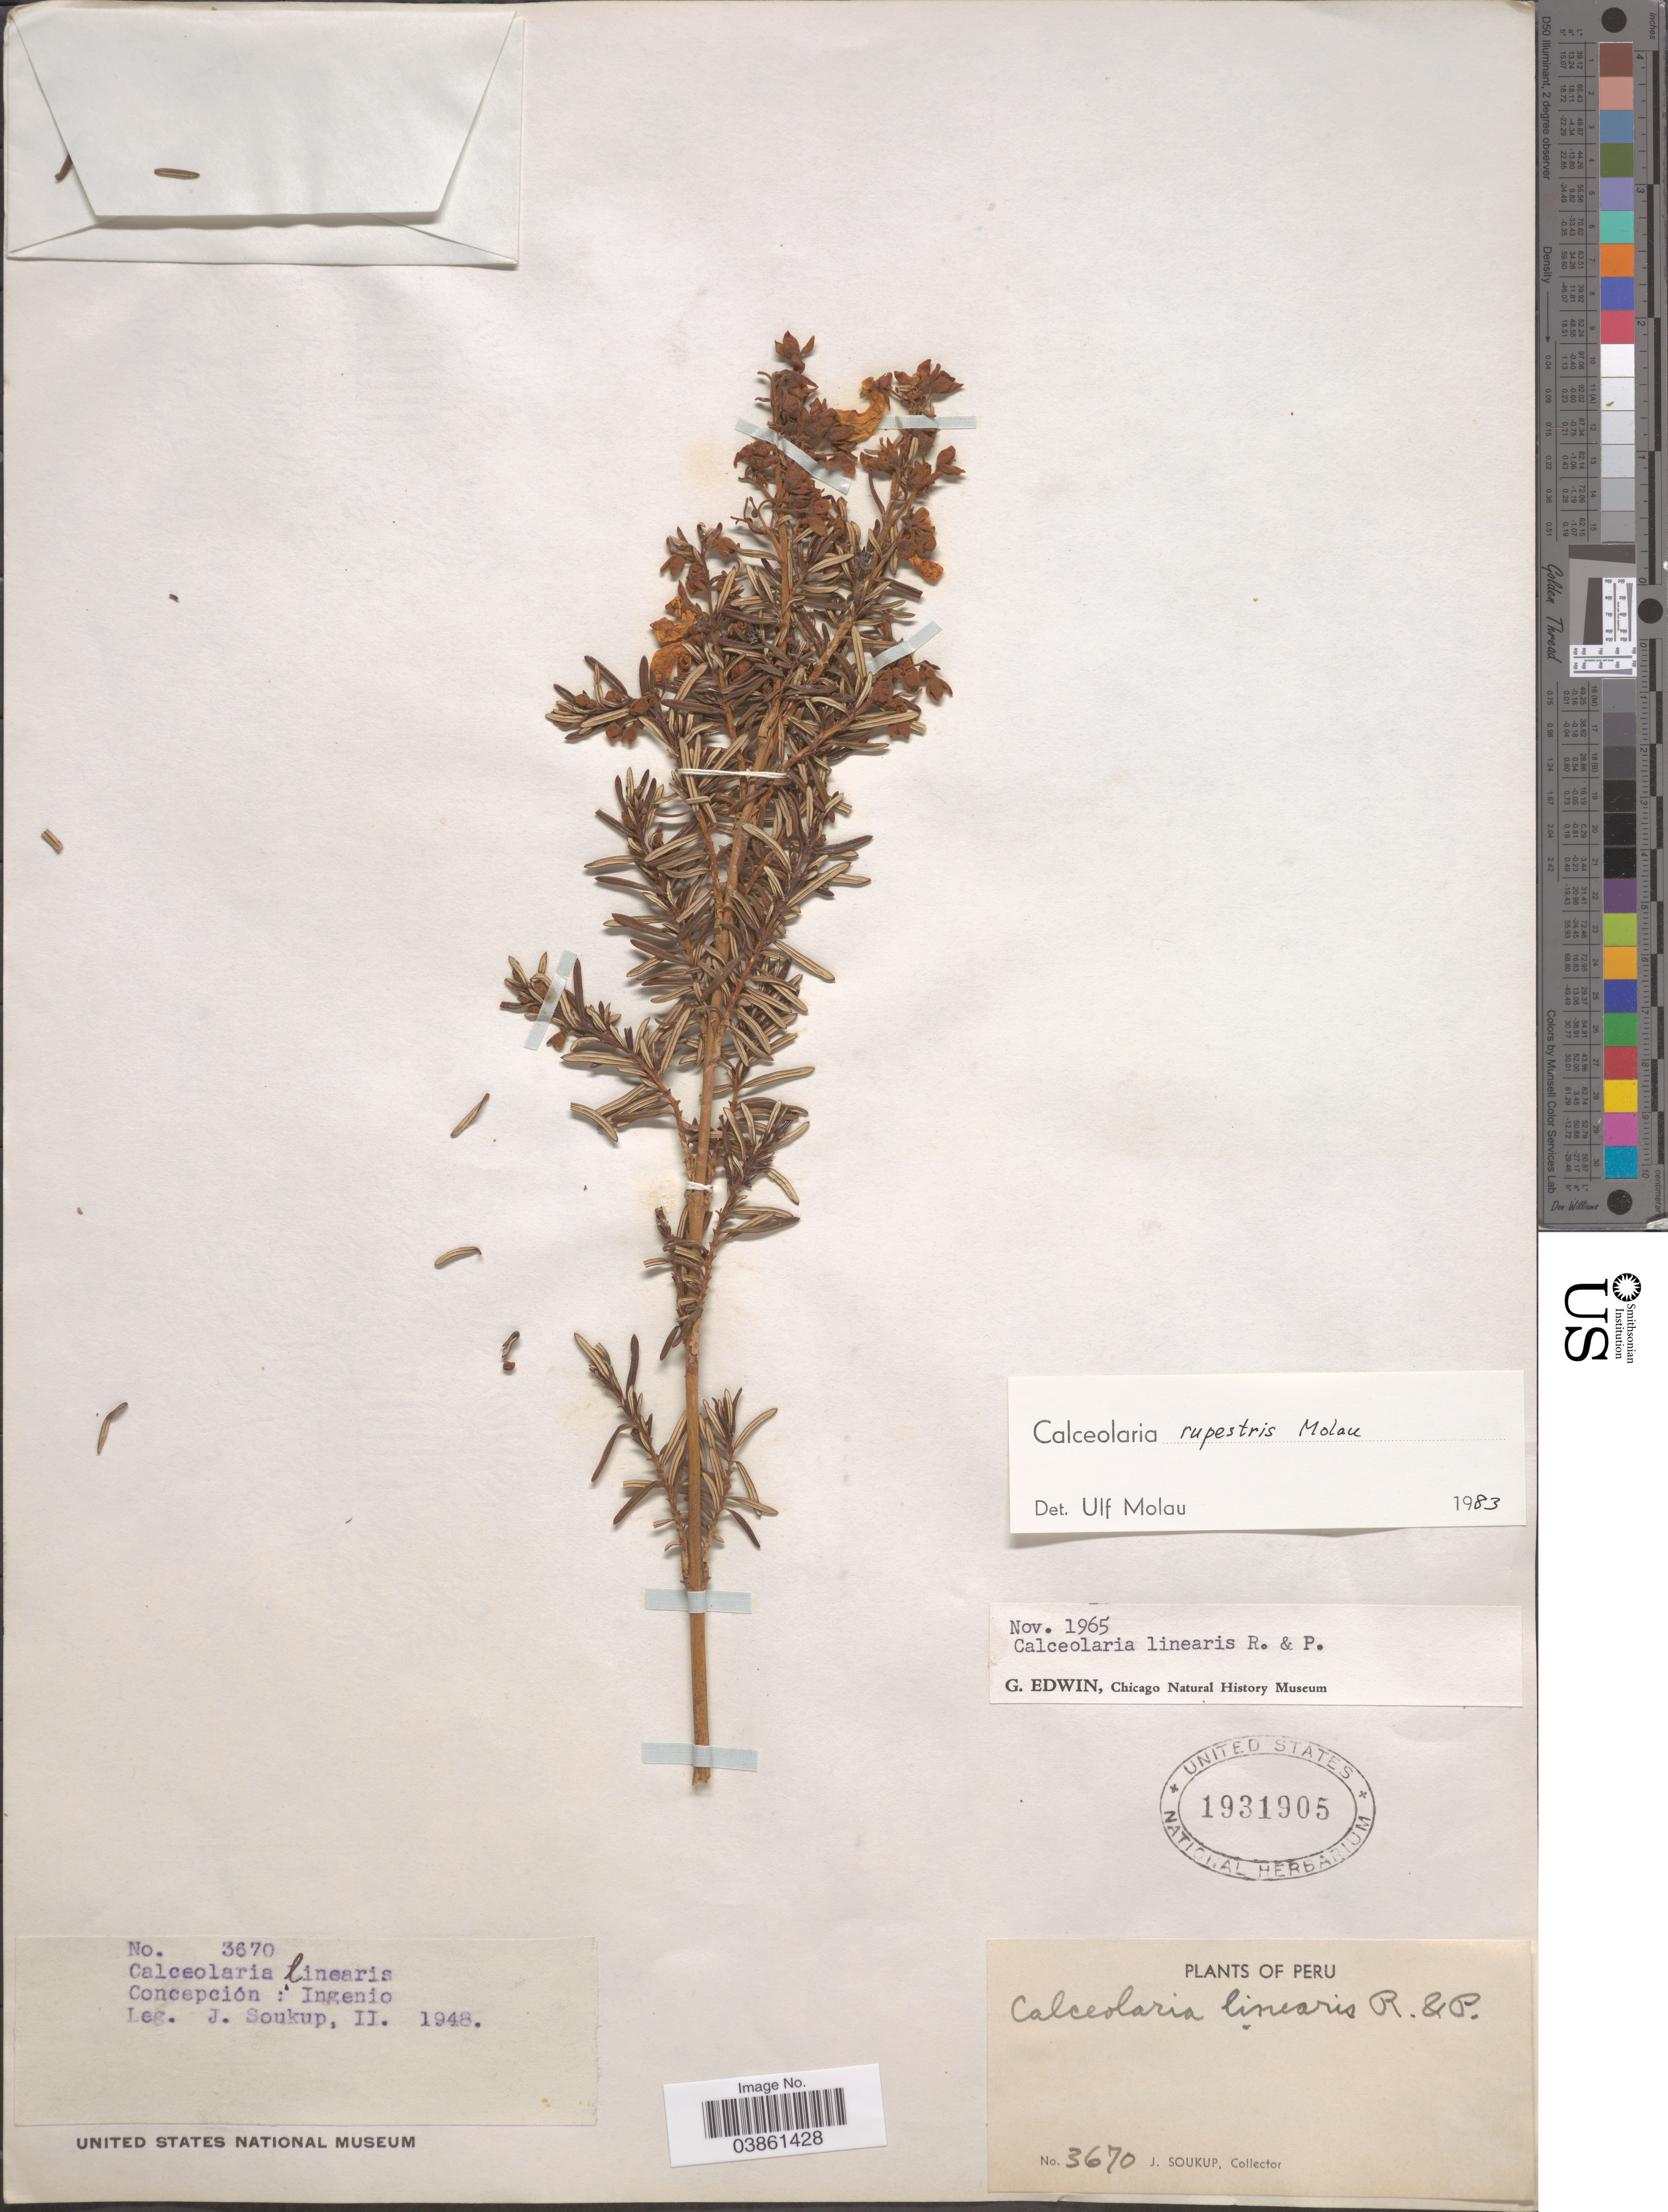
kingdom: Plantae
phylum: Tracheophyta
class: Magnoliopsida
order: Lamiales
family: Calceolariaceae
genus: Calceolaria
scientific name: Calceolaria rupestris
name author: Molau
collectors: J. Soukup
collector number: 3670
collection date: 1948-02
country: Peru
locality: Concepción: Ingenio.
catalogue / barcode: US 1931905